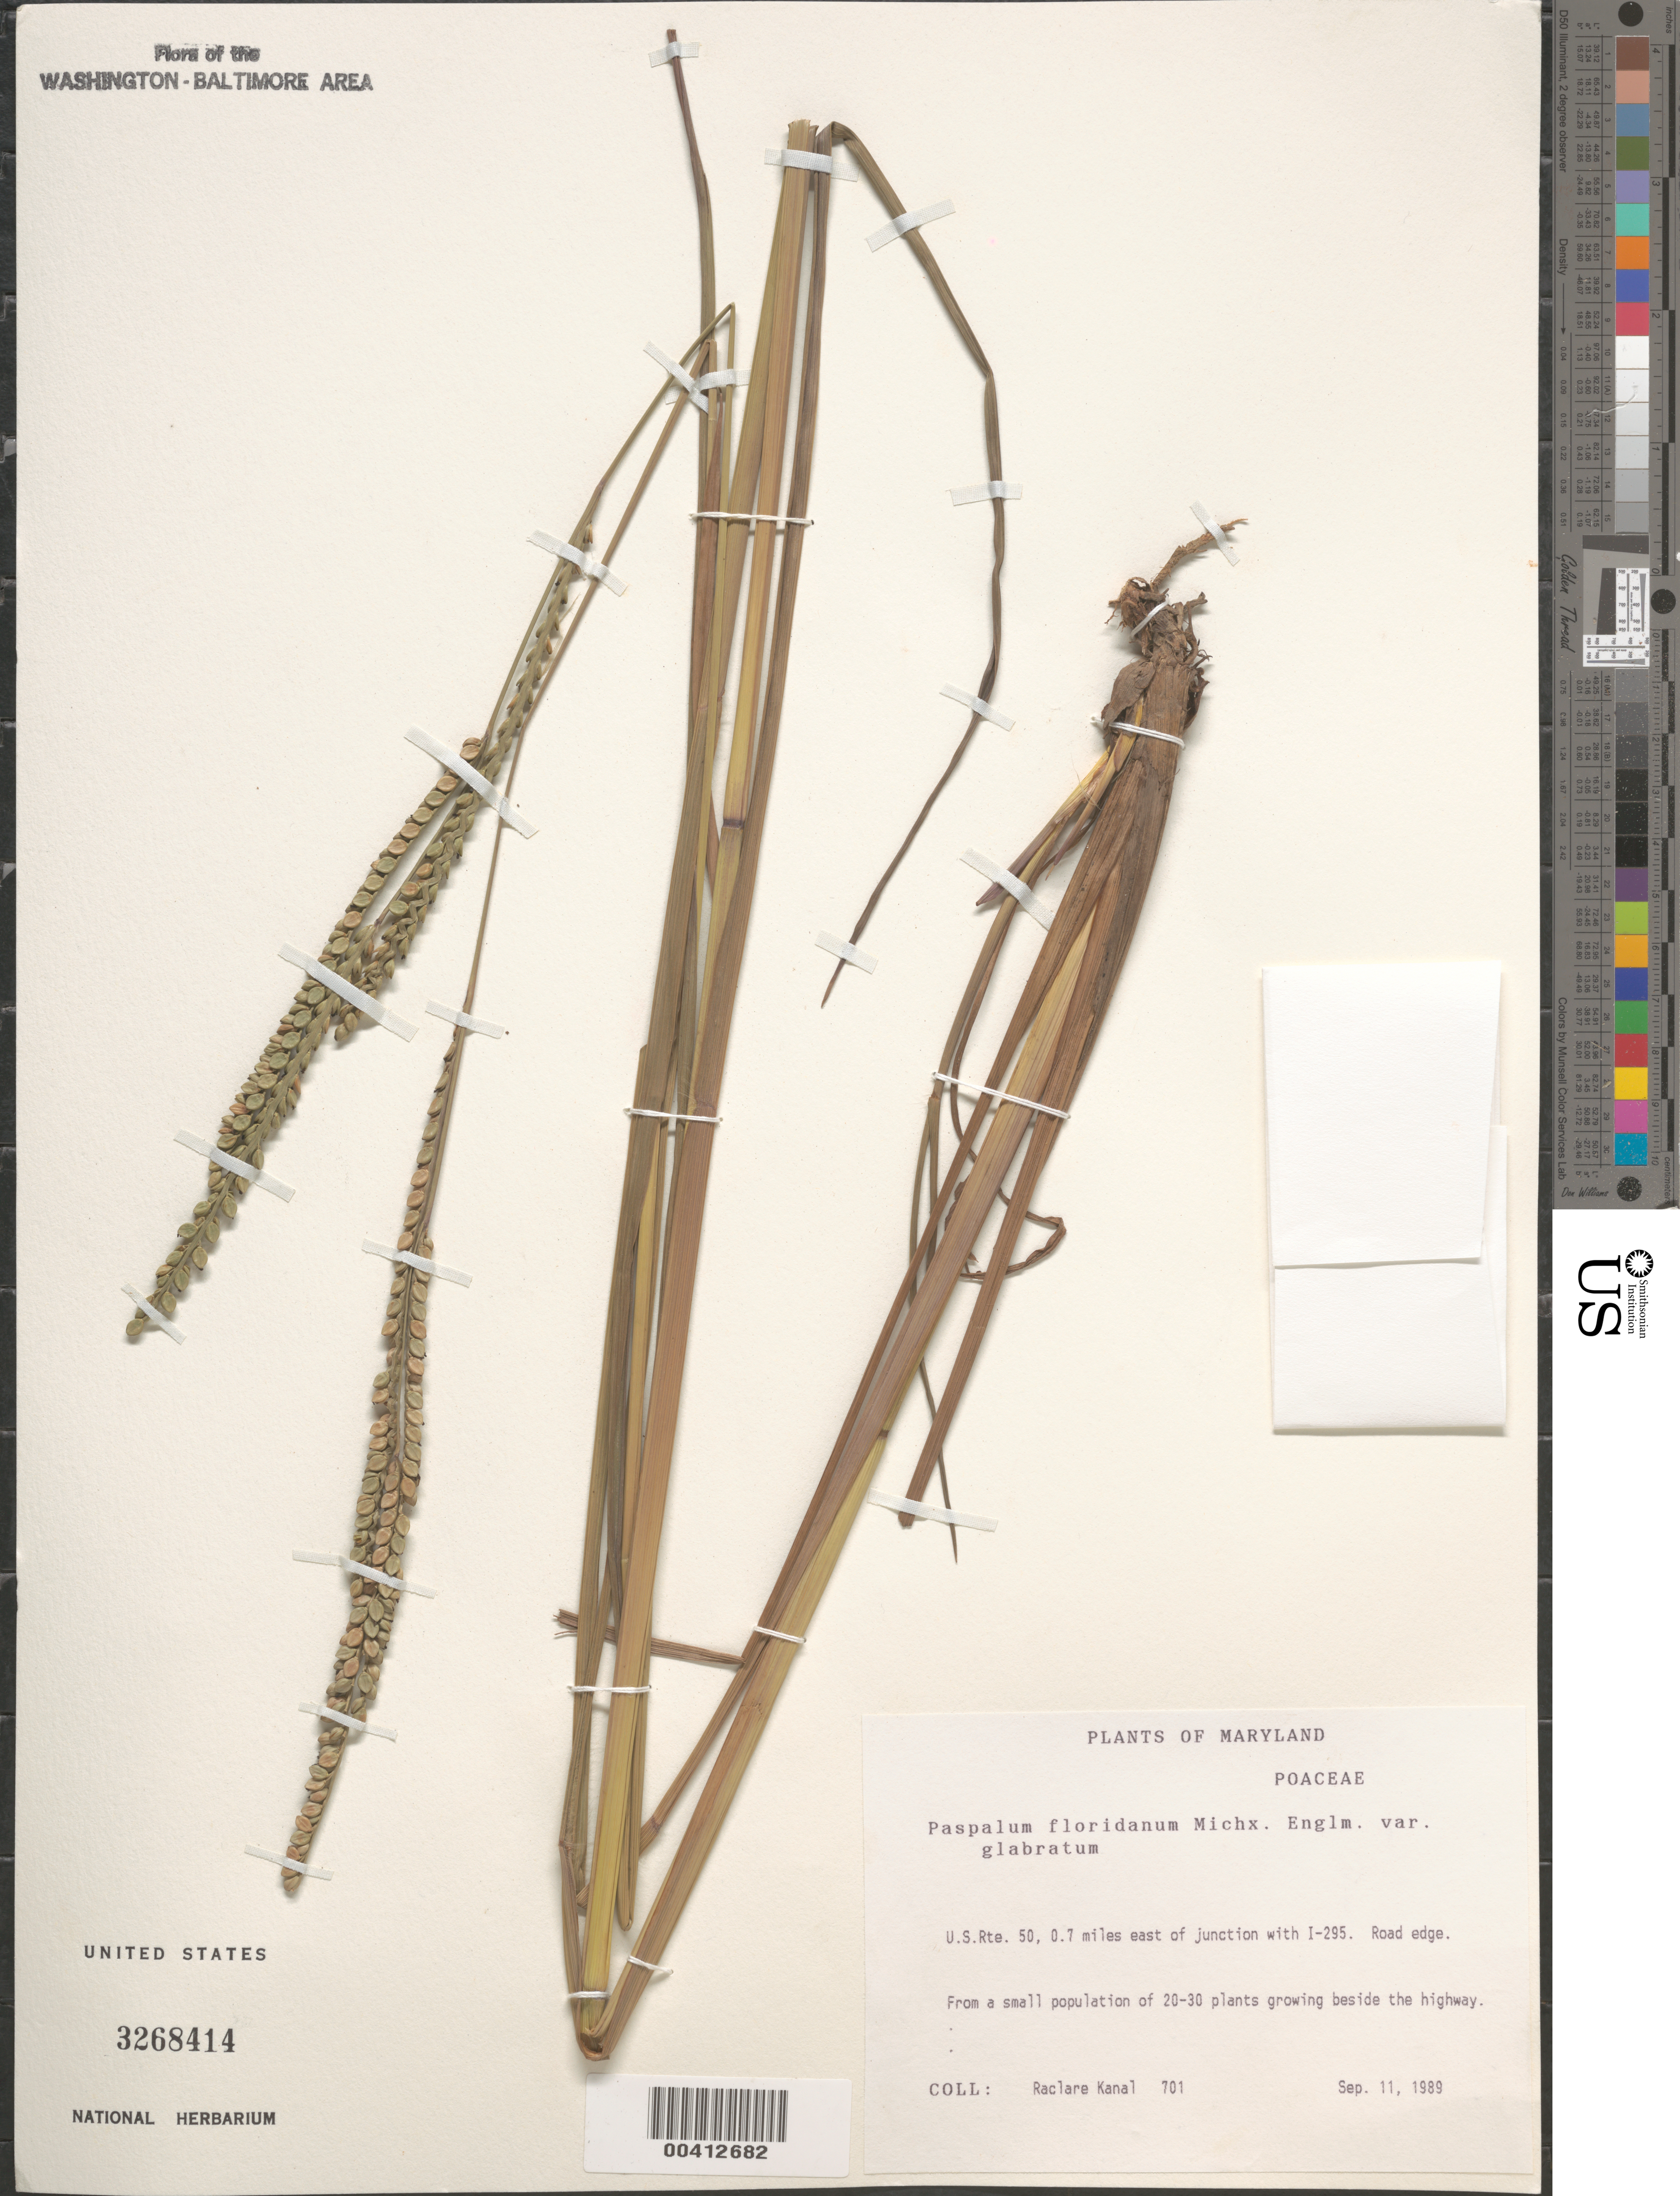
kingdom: Plantae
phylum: Tracheophyta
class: Liliopsida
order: Poales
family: Poaceae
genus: Paspalum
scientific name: Paspalum floridanum var. glabratum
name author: Engelm. ex Vasey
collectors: R. Kanal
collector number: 701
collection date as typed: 11 Sep 1989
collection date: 1989-09-11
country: United States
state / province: District of Columbia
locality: S of US Rte 50, E of junction with I-295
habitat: Road edge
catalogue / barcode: US 3268414